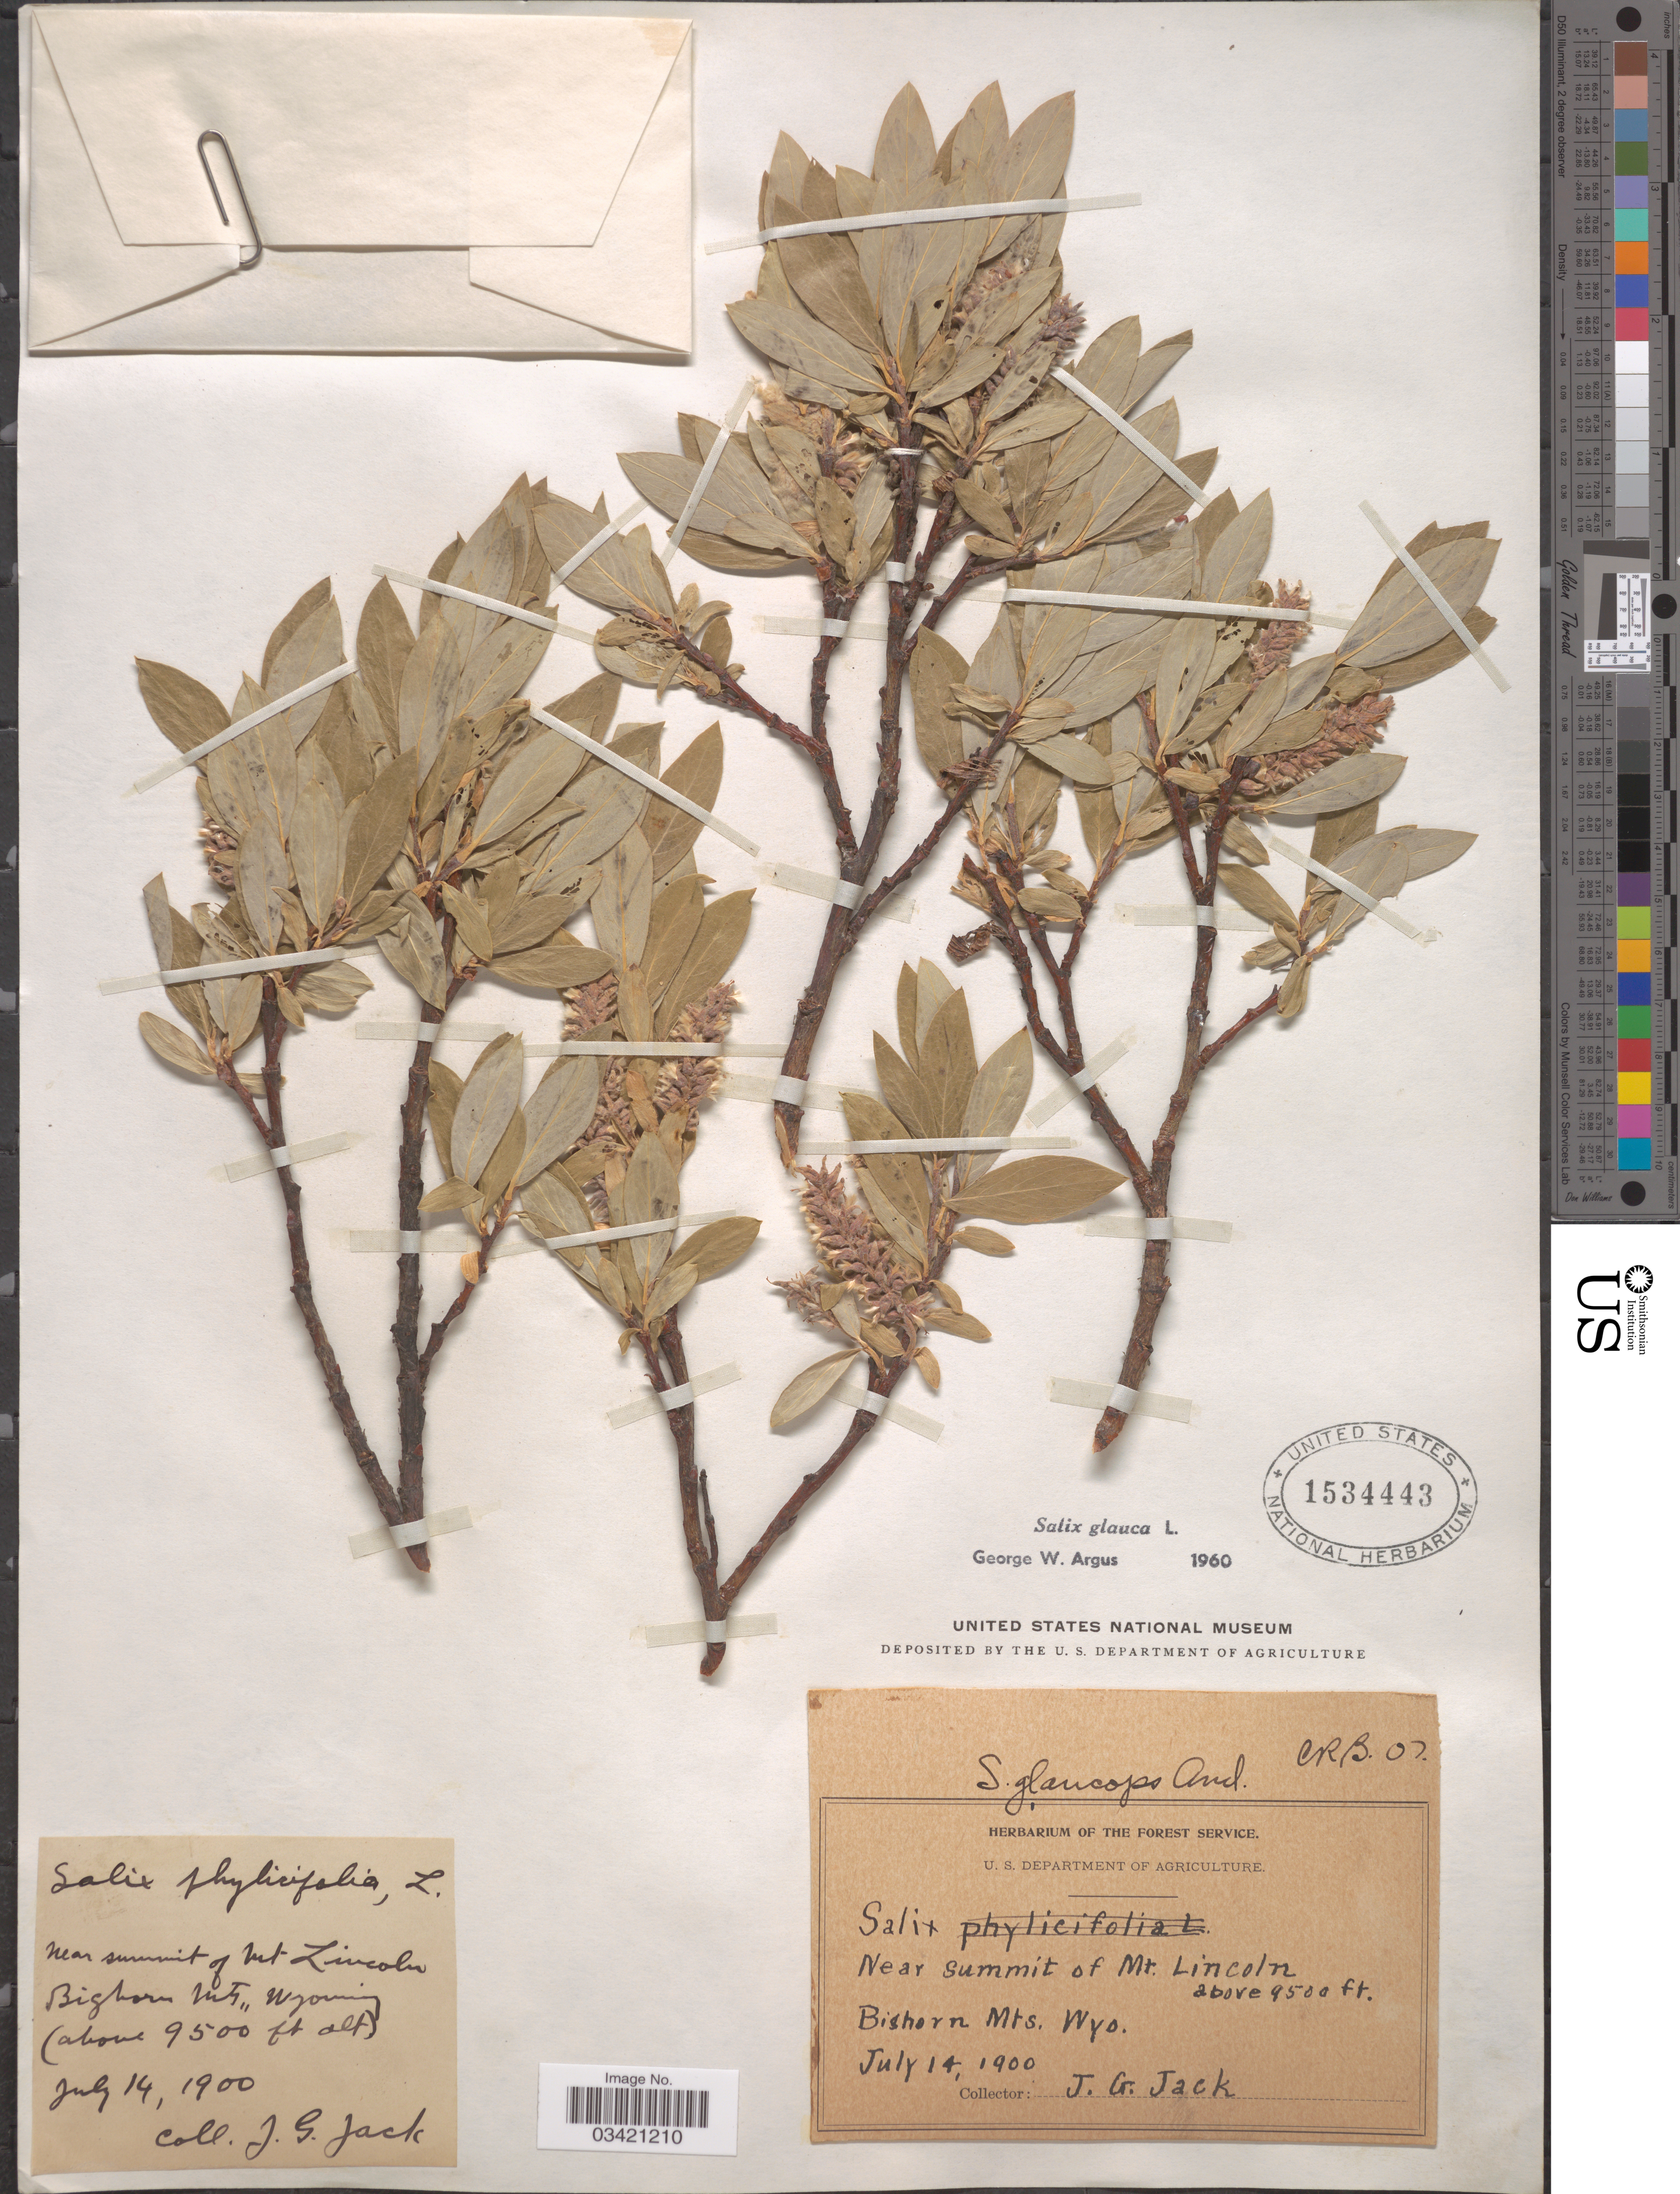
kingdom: Plantae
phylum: Tracheophyta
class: Magnoliopsida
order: Malpighiales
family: Salicaceae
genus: Salix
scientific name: Salix glauca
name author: L.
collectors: J. G. Jack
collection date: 1900-07-14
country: United States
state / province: Wyoming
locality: Near summit of Mt. Lincoln. Bighorn Mts.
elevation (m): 2896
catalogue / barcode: US 1534443